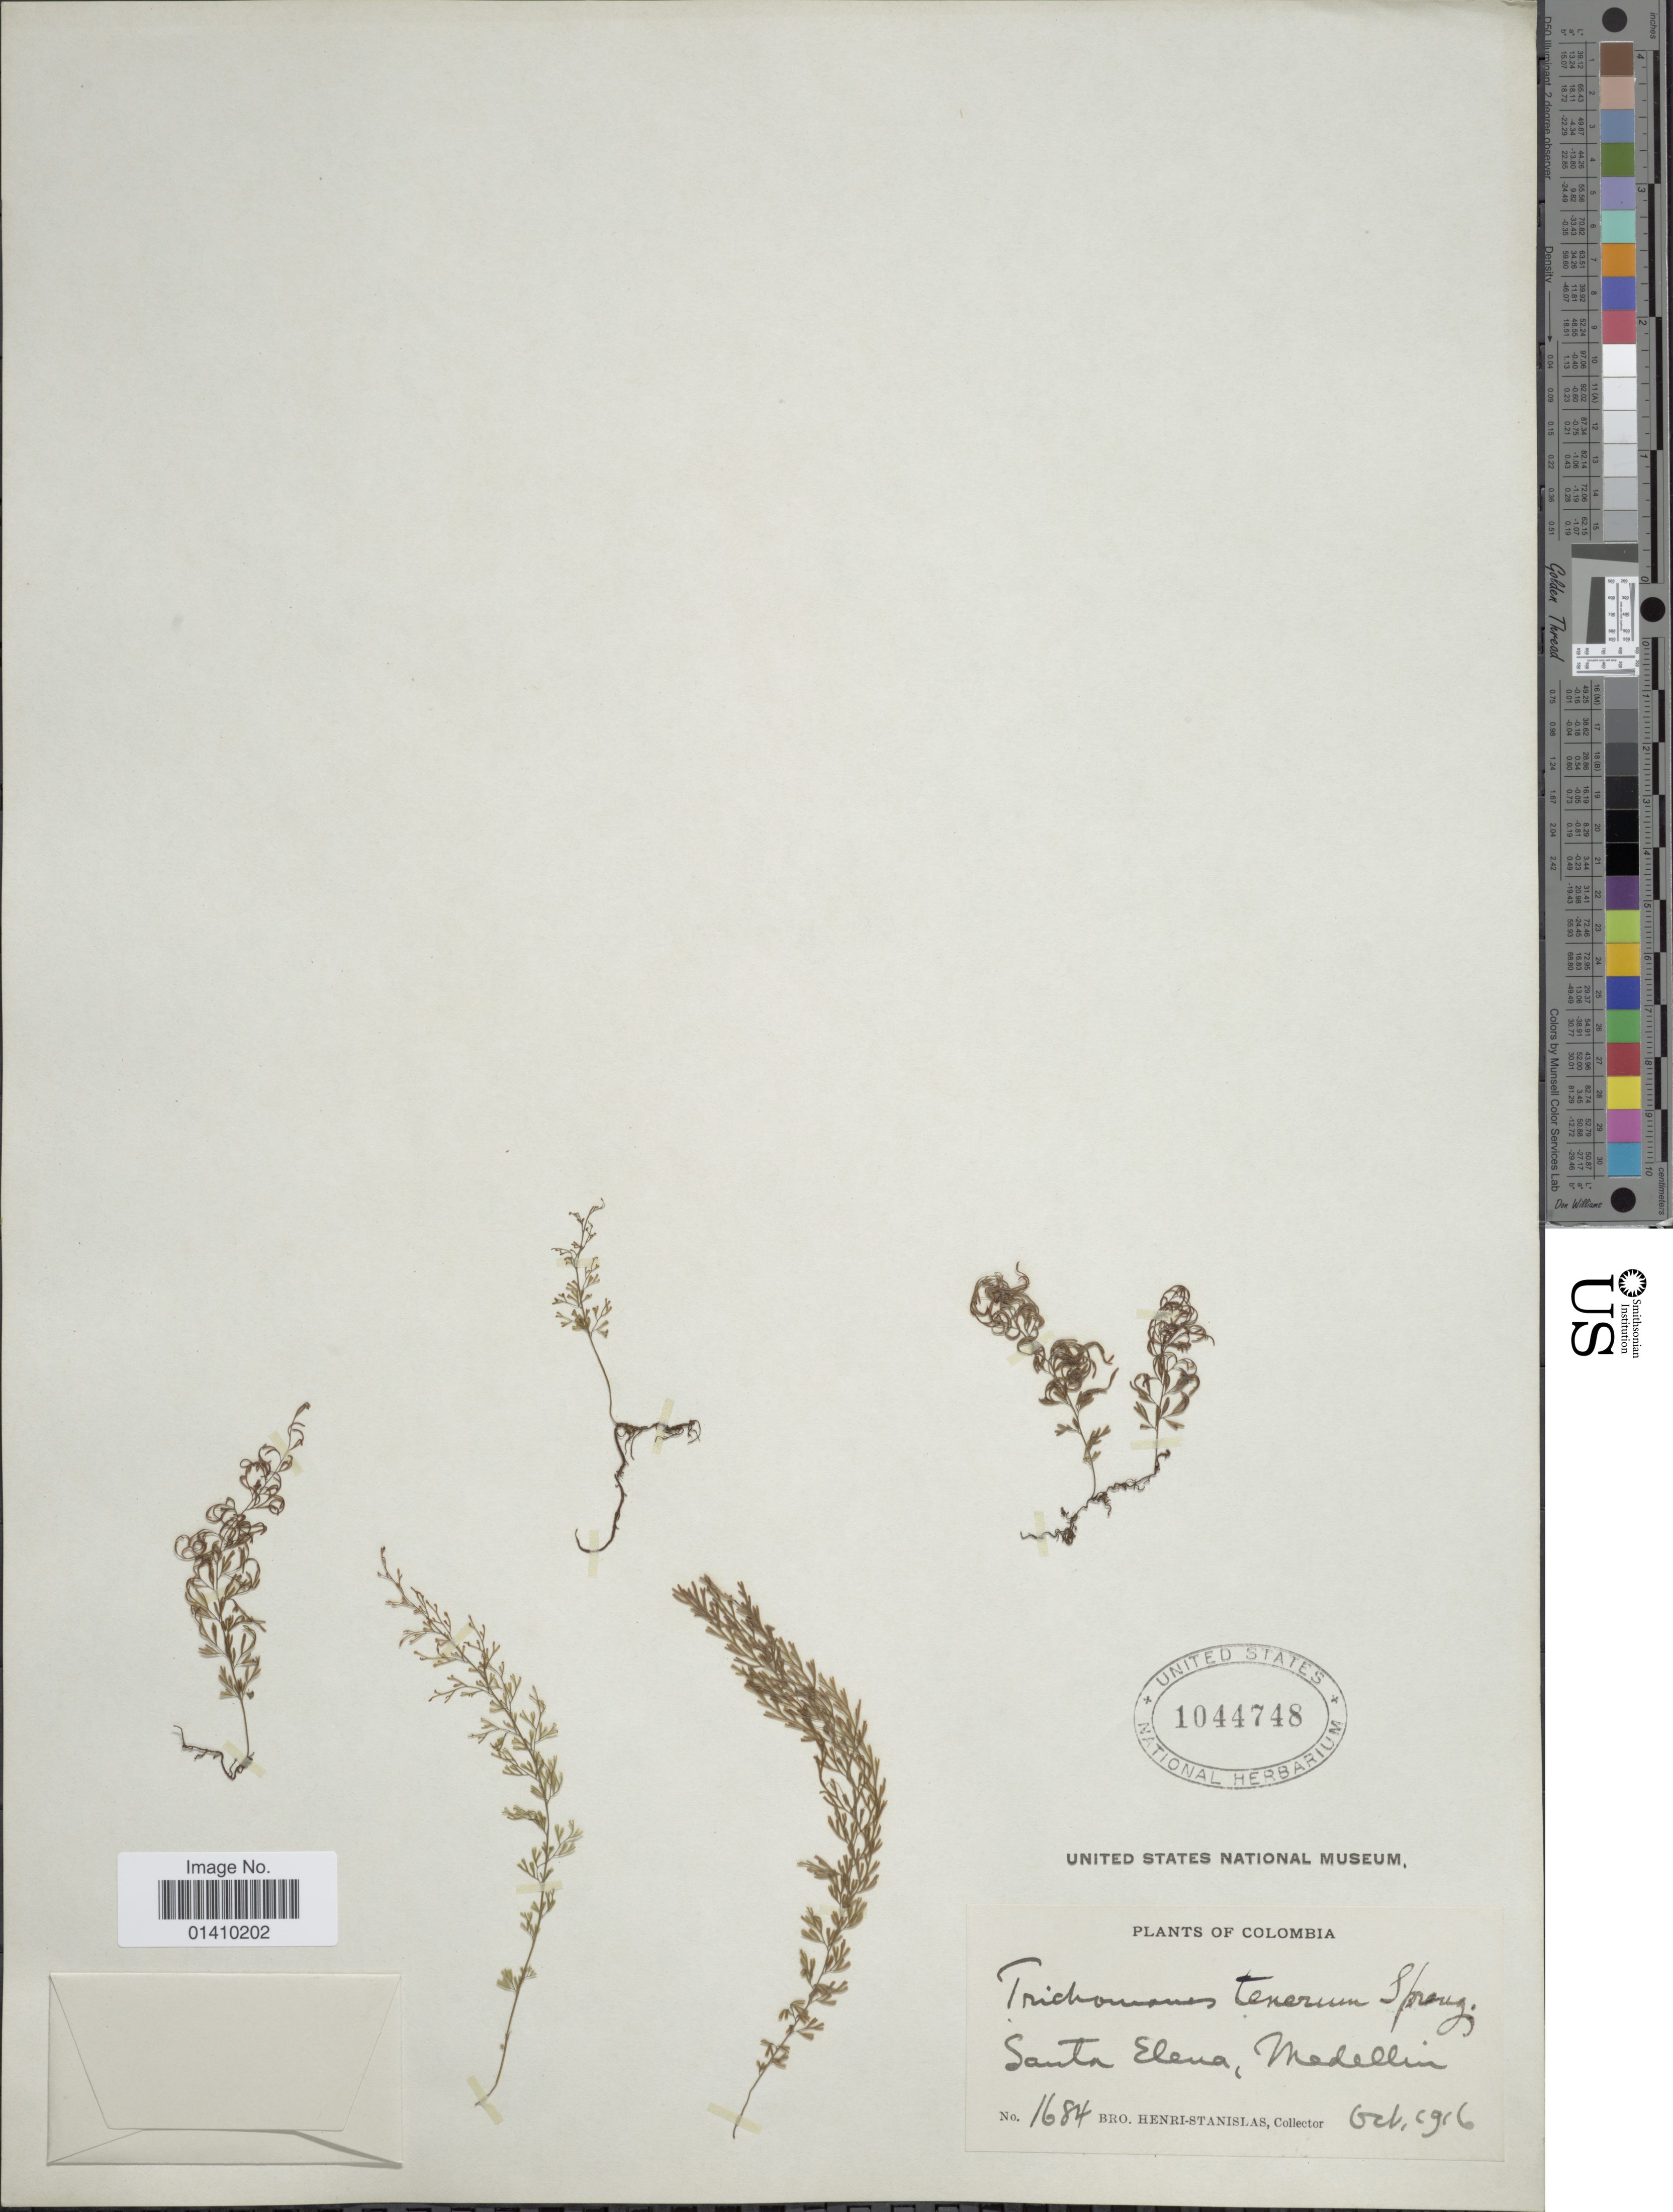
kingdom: Plantae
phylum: Tracheophyta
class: Polypodiopsida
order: Hymenophyllales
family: Hymenophyllaceae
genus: Polyphlebium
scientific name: Polyphlebium tenerum (A. Spreng.) comb. ined., 2015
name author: (A. Spreng.)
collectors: Henri-Stanislas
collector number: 1684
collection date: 1916-10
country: Ecuador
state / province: Santa Elena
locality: Medellin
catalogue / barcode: US 1044748